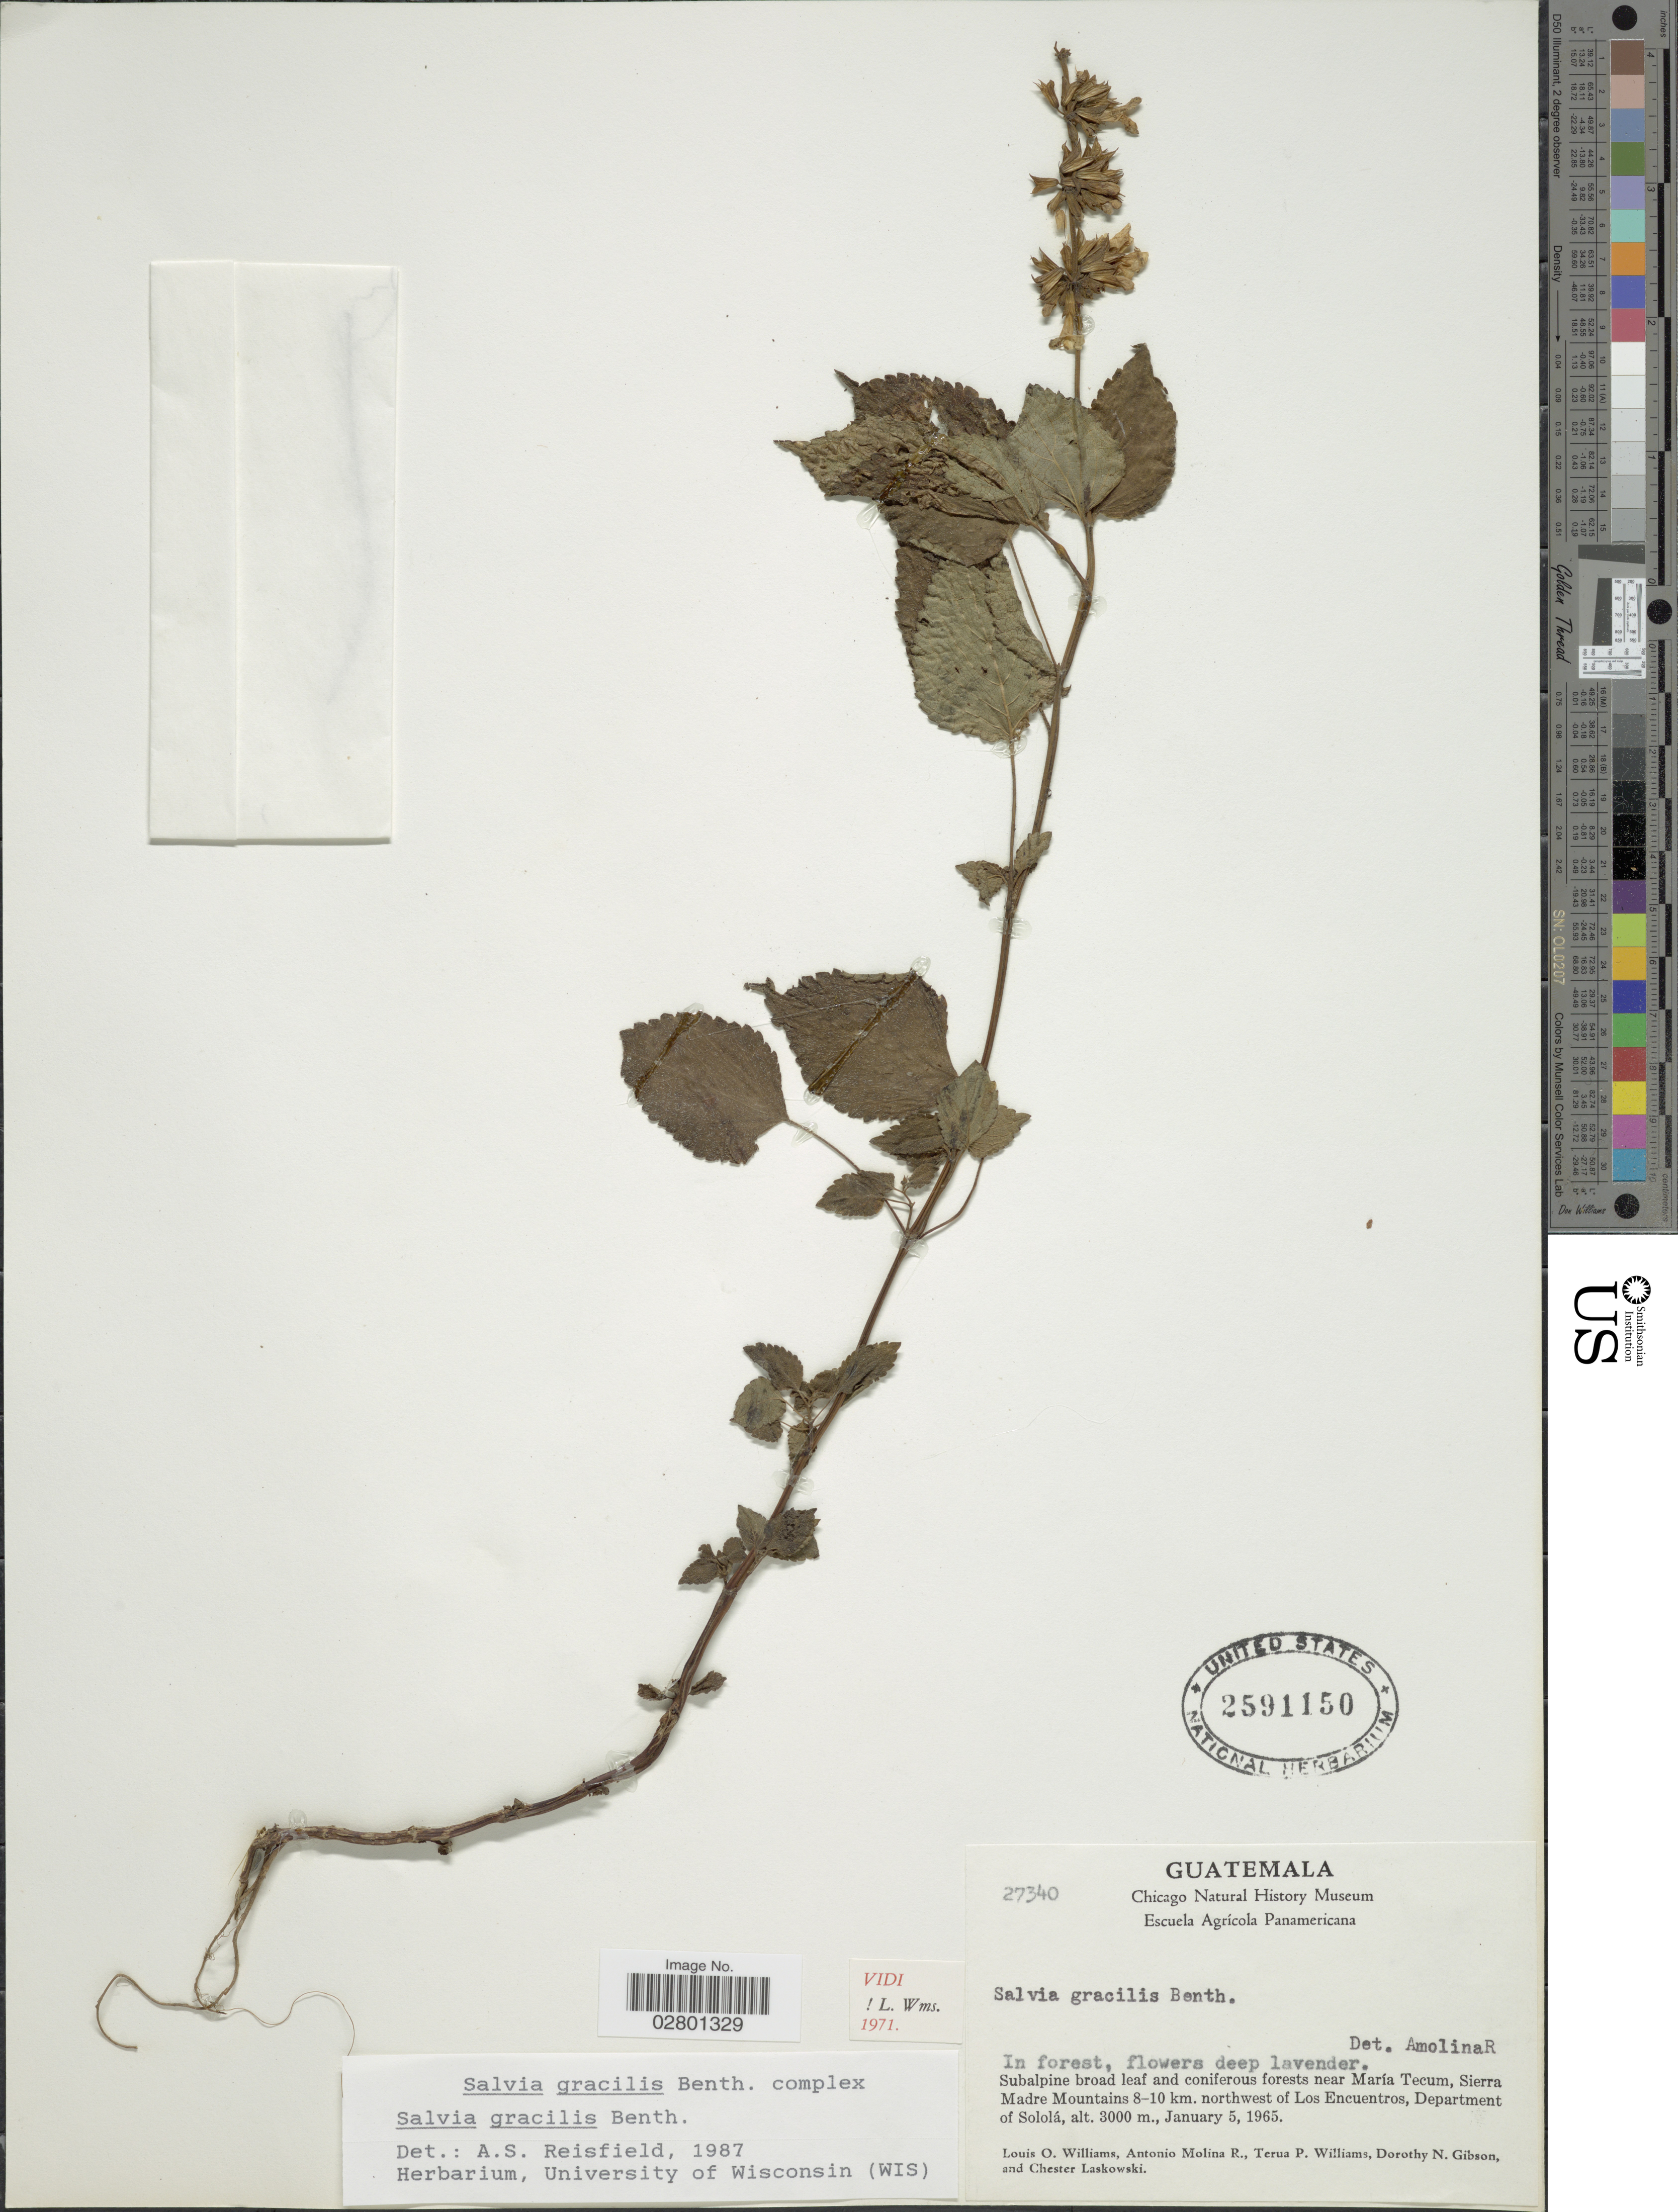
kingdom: Plantae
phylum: Tracheophyta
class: Magnoliopsida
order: Lamiales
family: Lamiaceae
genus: Salvia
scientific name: Salvia gracilis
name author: Benth.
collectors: L. O. Williams, A. Molina R., T. Williams, D. N. Gibson & C. Laskowski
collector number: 27340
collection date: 1965-01-05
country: Guatemala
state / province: Sololá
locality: Subalpine broad leaf and coniferous forests near María Tecum, Sierra Madre Mountains 8-10 km. northwest of Los Encuentros, Department of Sololá.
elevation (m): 3000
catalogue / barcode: US 2591150